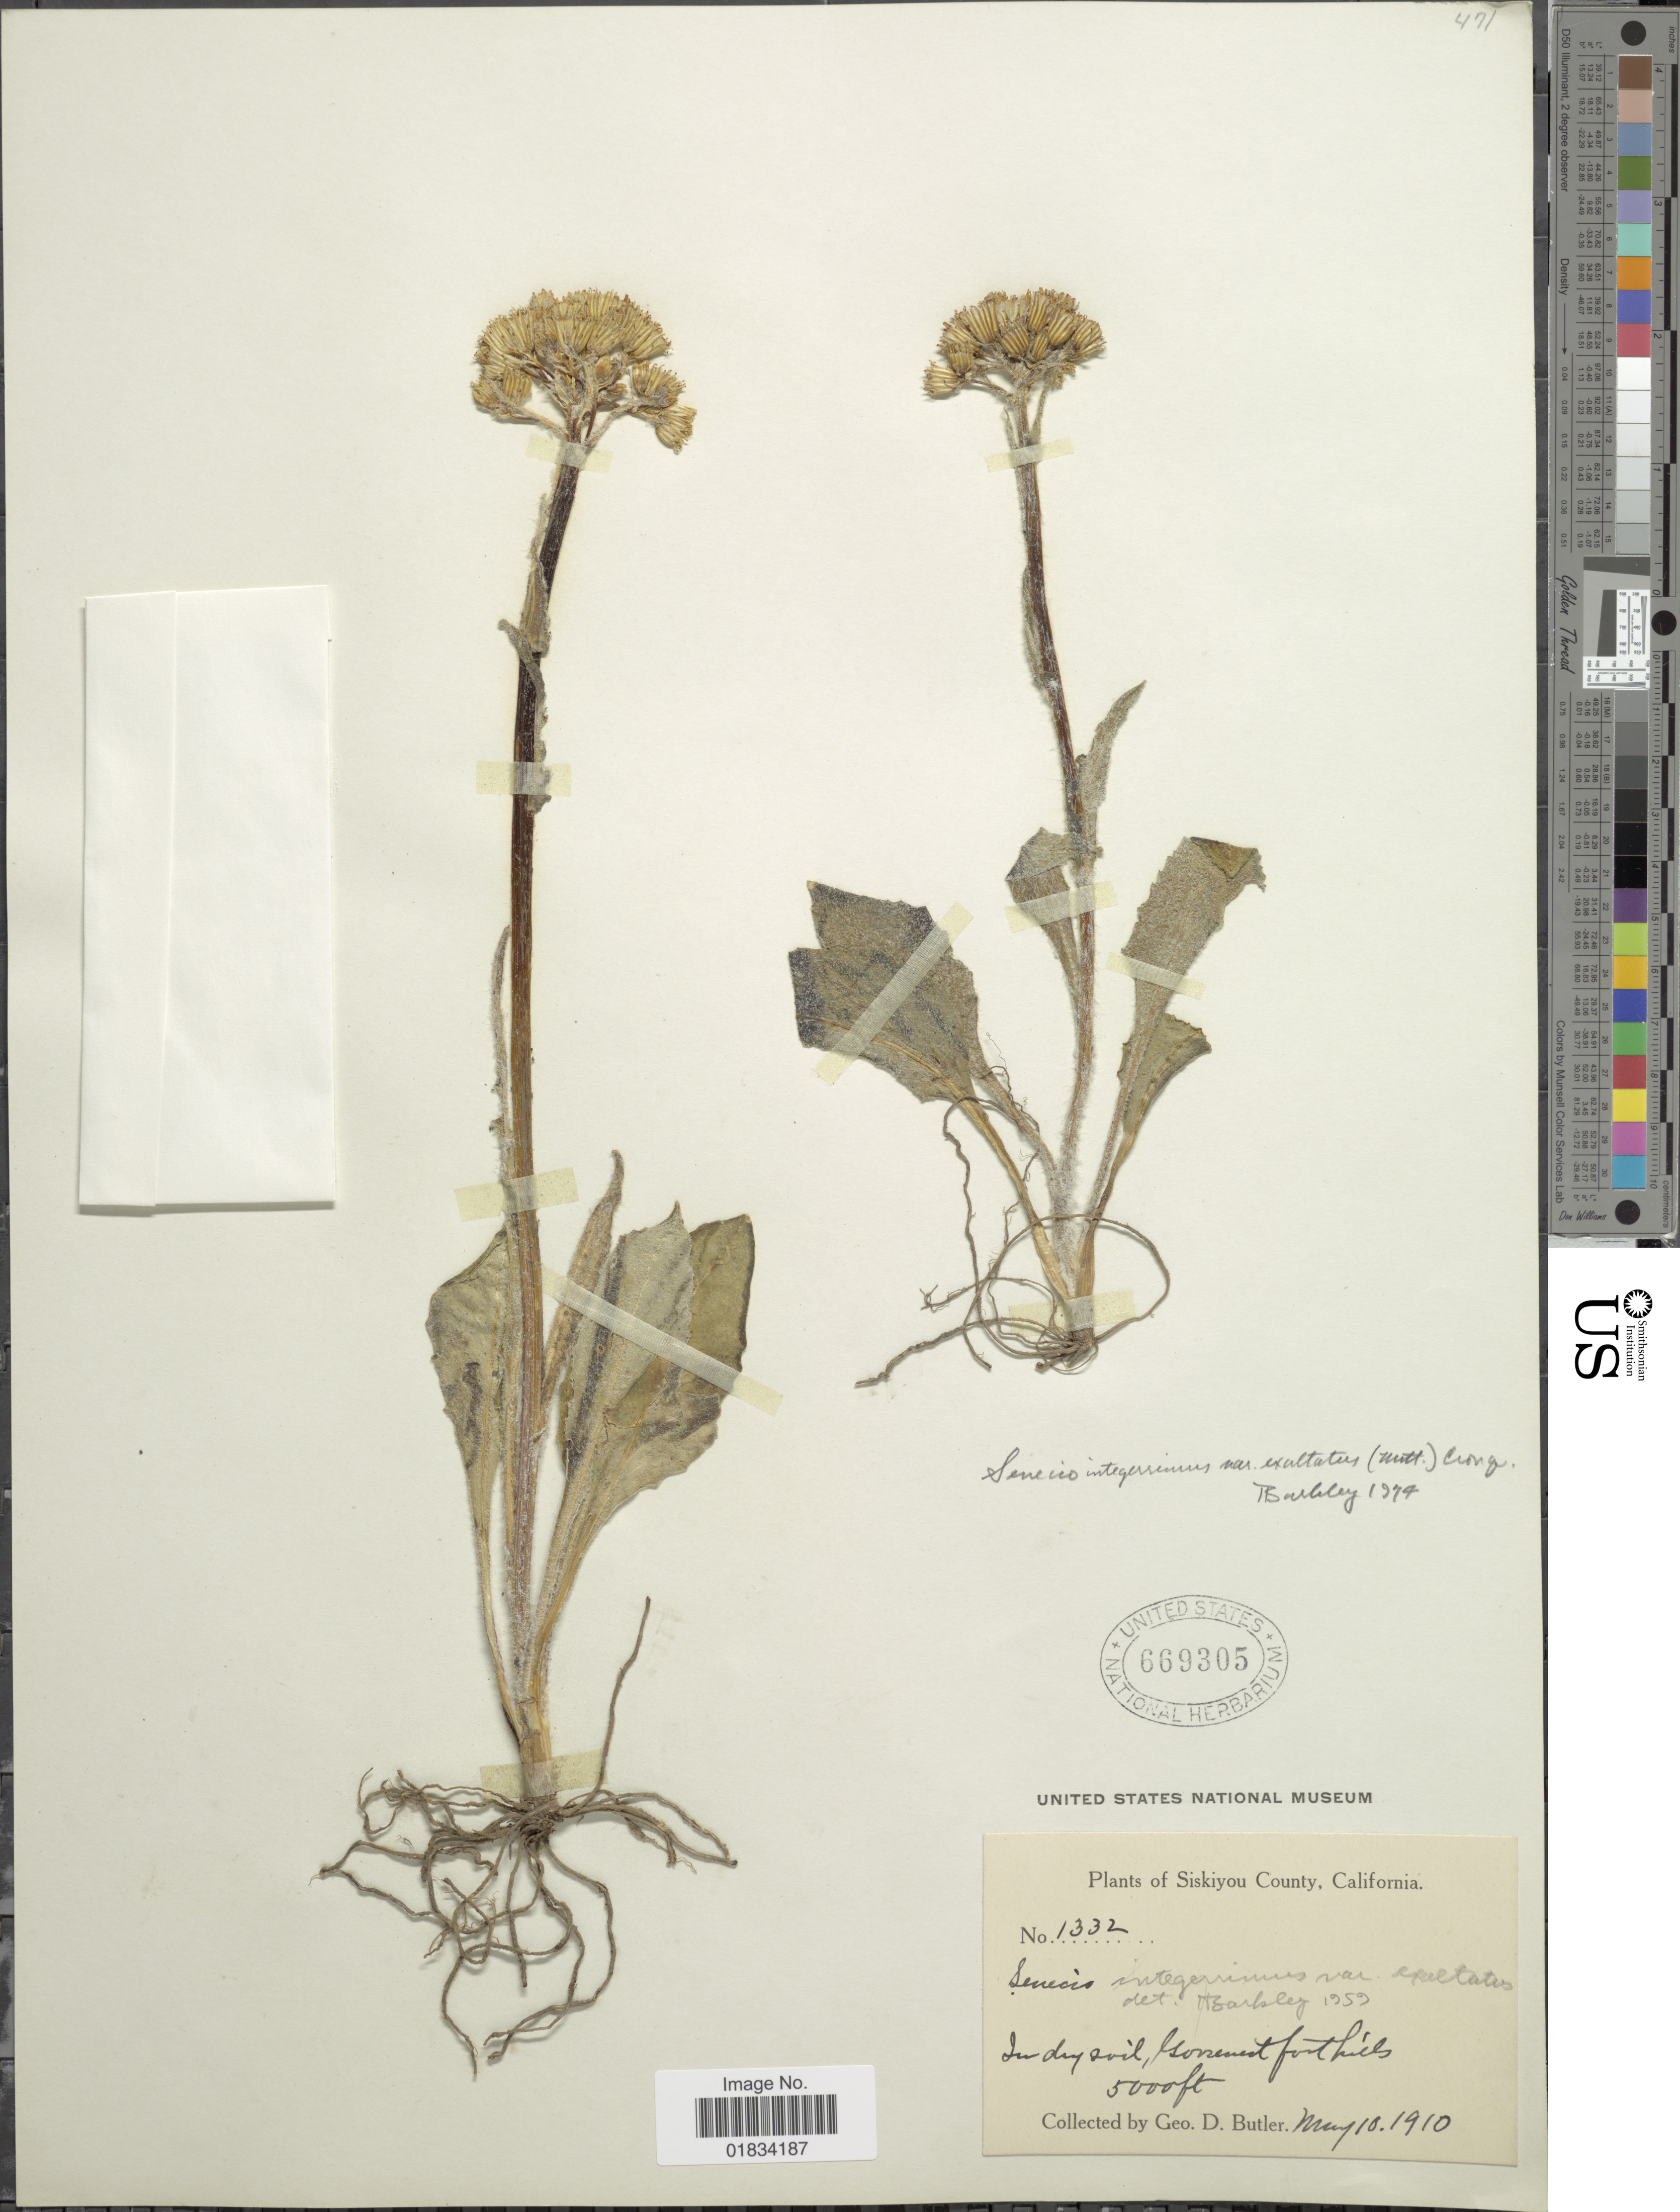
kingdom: Plantae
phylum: Tracheophyta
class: Magnoliopsida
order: Asterales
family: Asteraceae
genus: Senecio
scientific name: Senecio integerrimus var. exaltatus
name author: (Nutt.) Cronq.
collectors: G. D. Butler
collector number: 1332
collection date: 1910-05-10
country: United States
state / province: California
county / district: Siskiyou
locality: Siskiyou County, Goosenest foothills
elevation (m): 1524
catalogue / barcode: US 669305